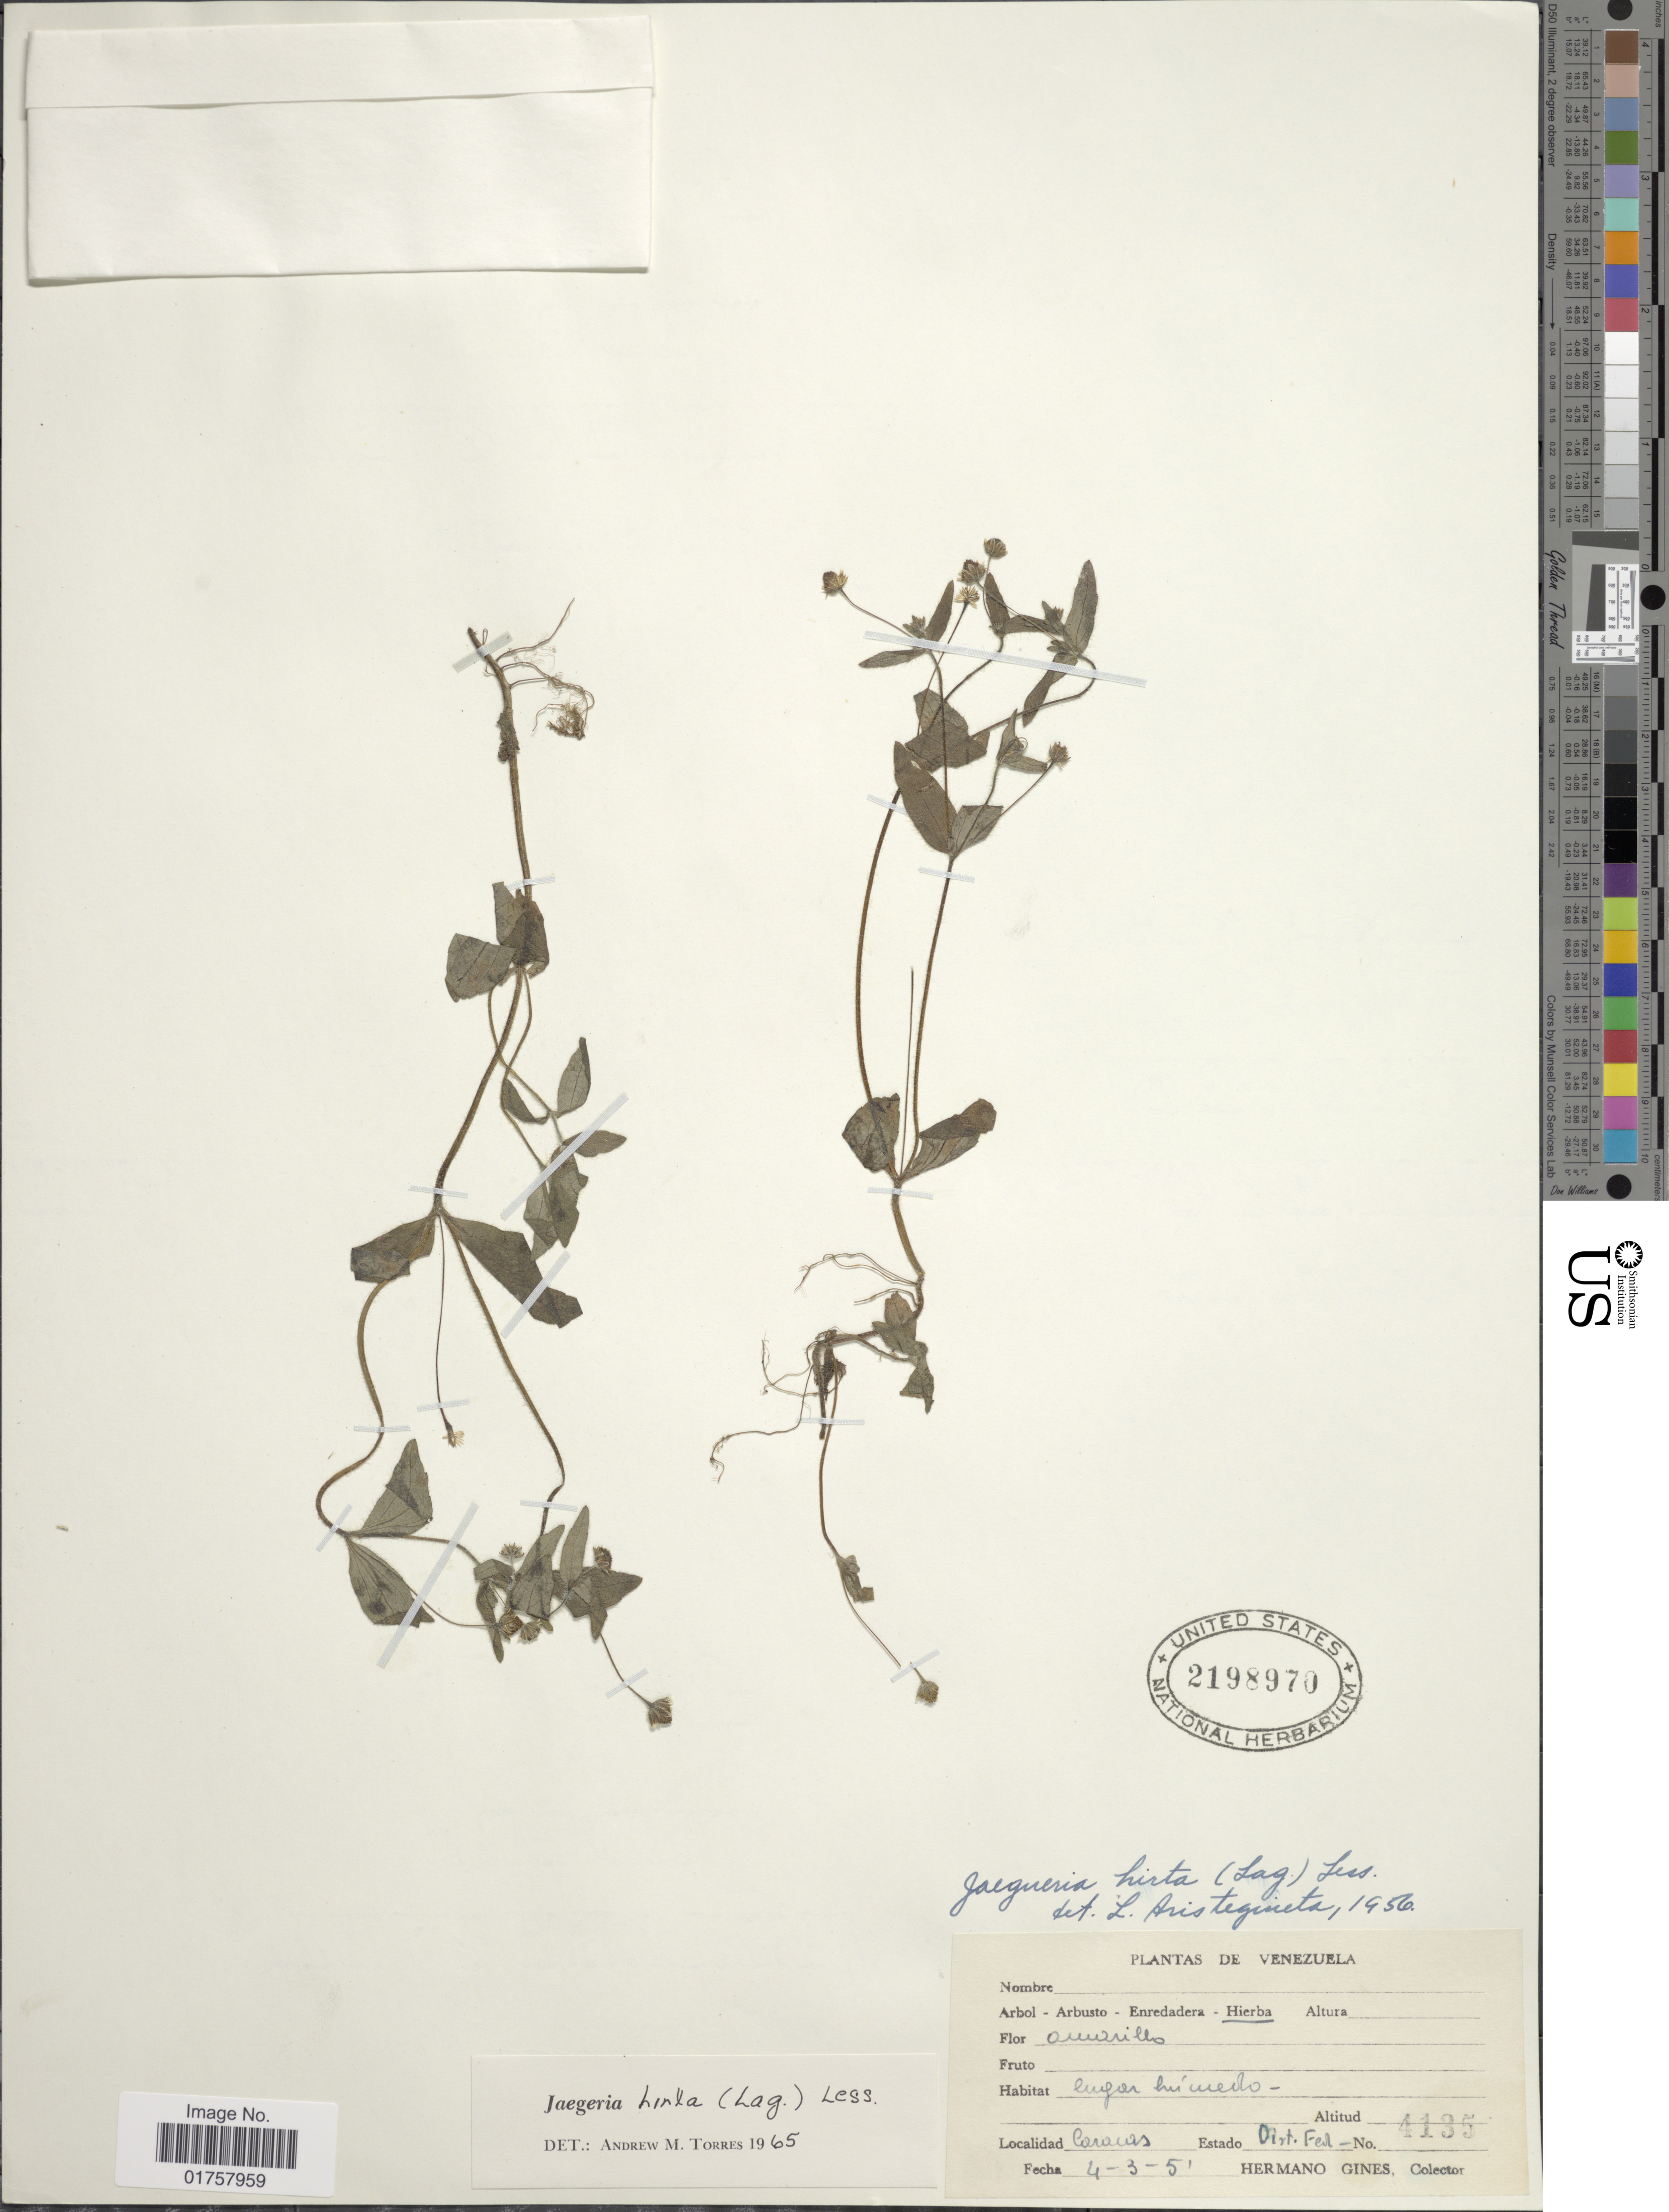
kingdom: Plantae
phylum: Tracheophyta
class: Magnoliopsida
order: Asterales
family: Asteraceae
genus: Jaegeria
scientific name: Jaegeria hirta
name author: (Lag.) Less.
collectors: Bro. Gines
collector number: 4135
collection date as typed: Transcribed d/m/y: 4/3/51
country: Venezuela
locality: Caracas, Estado Dist. Fed.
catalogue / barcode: US 2198970